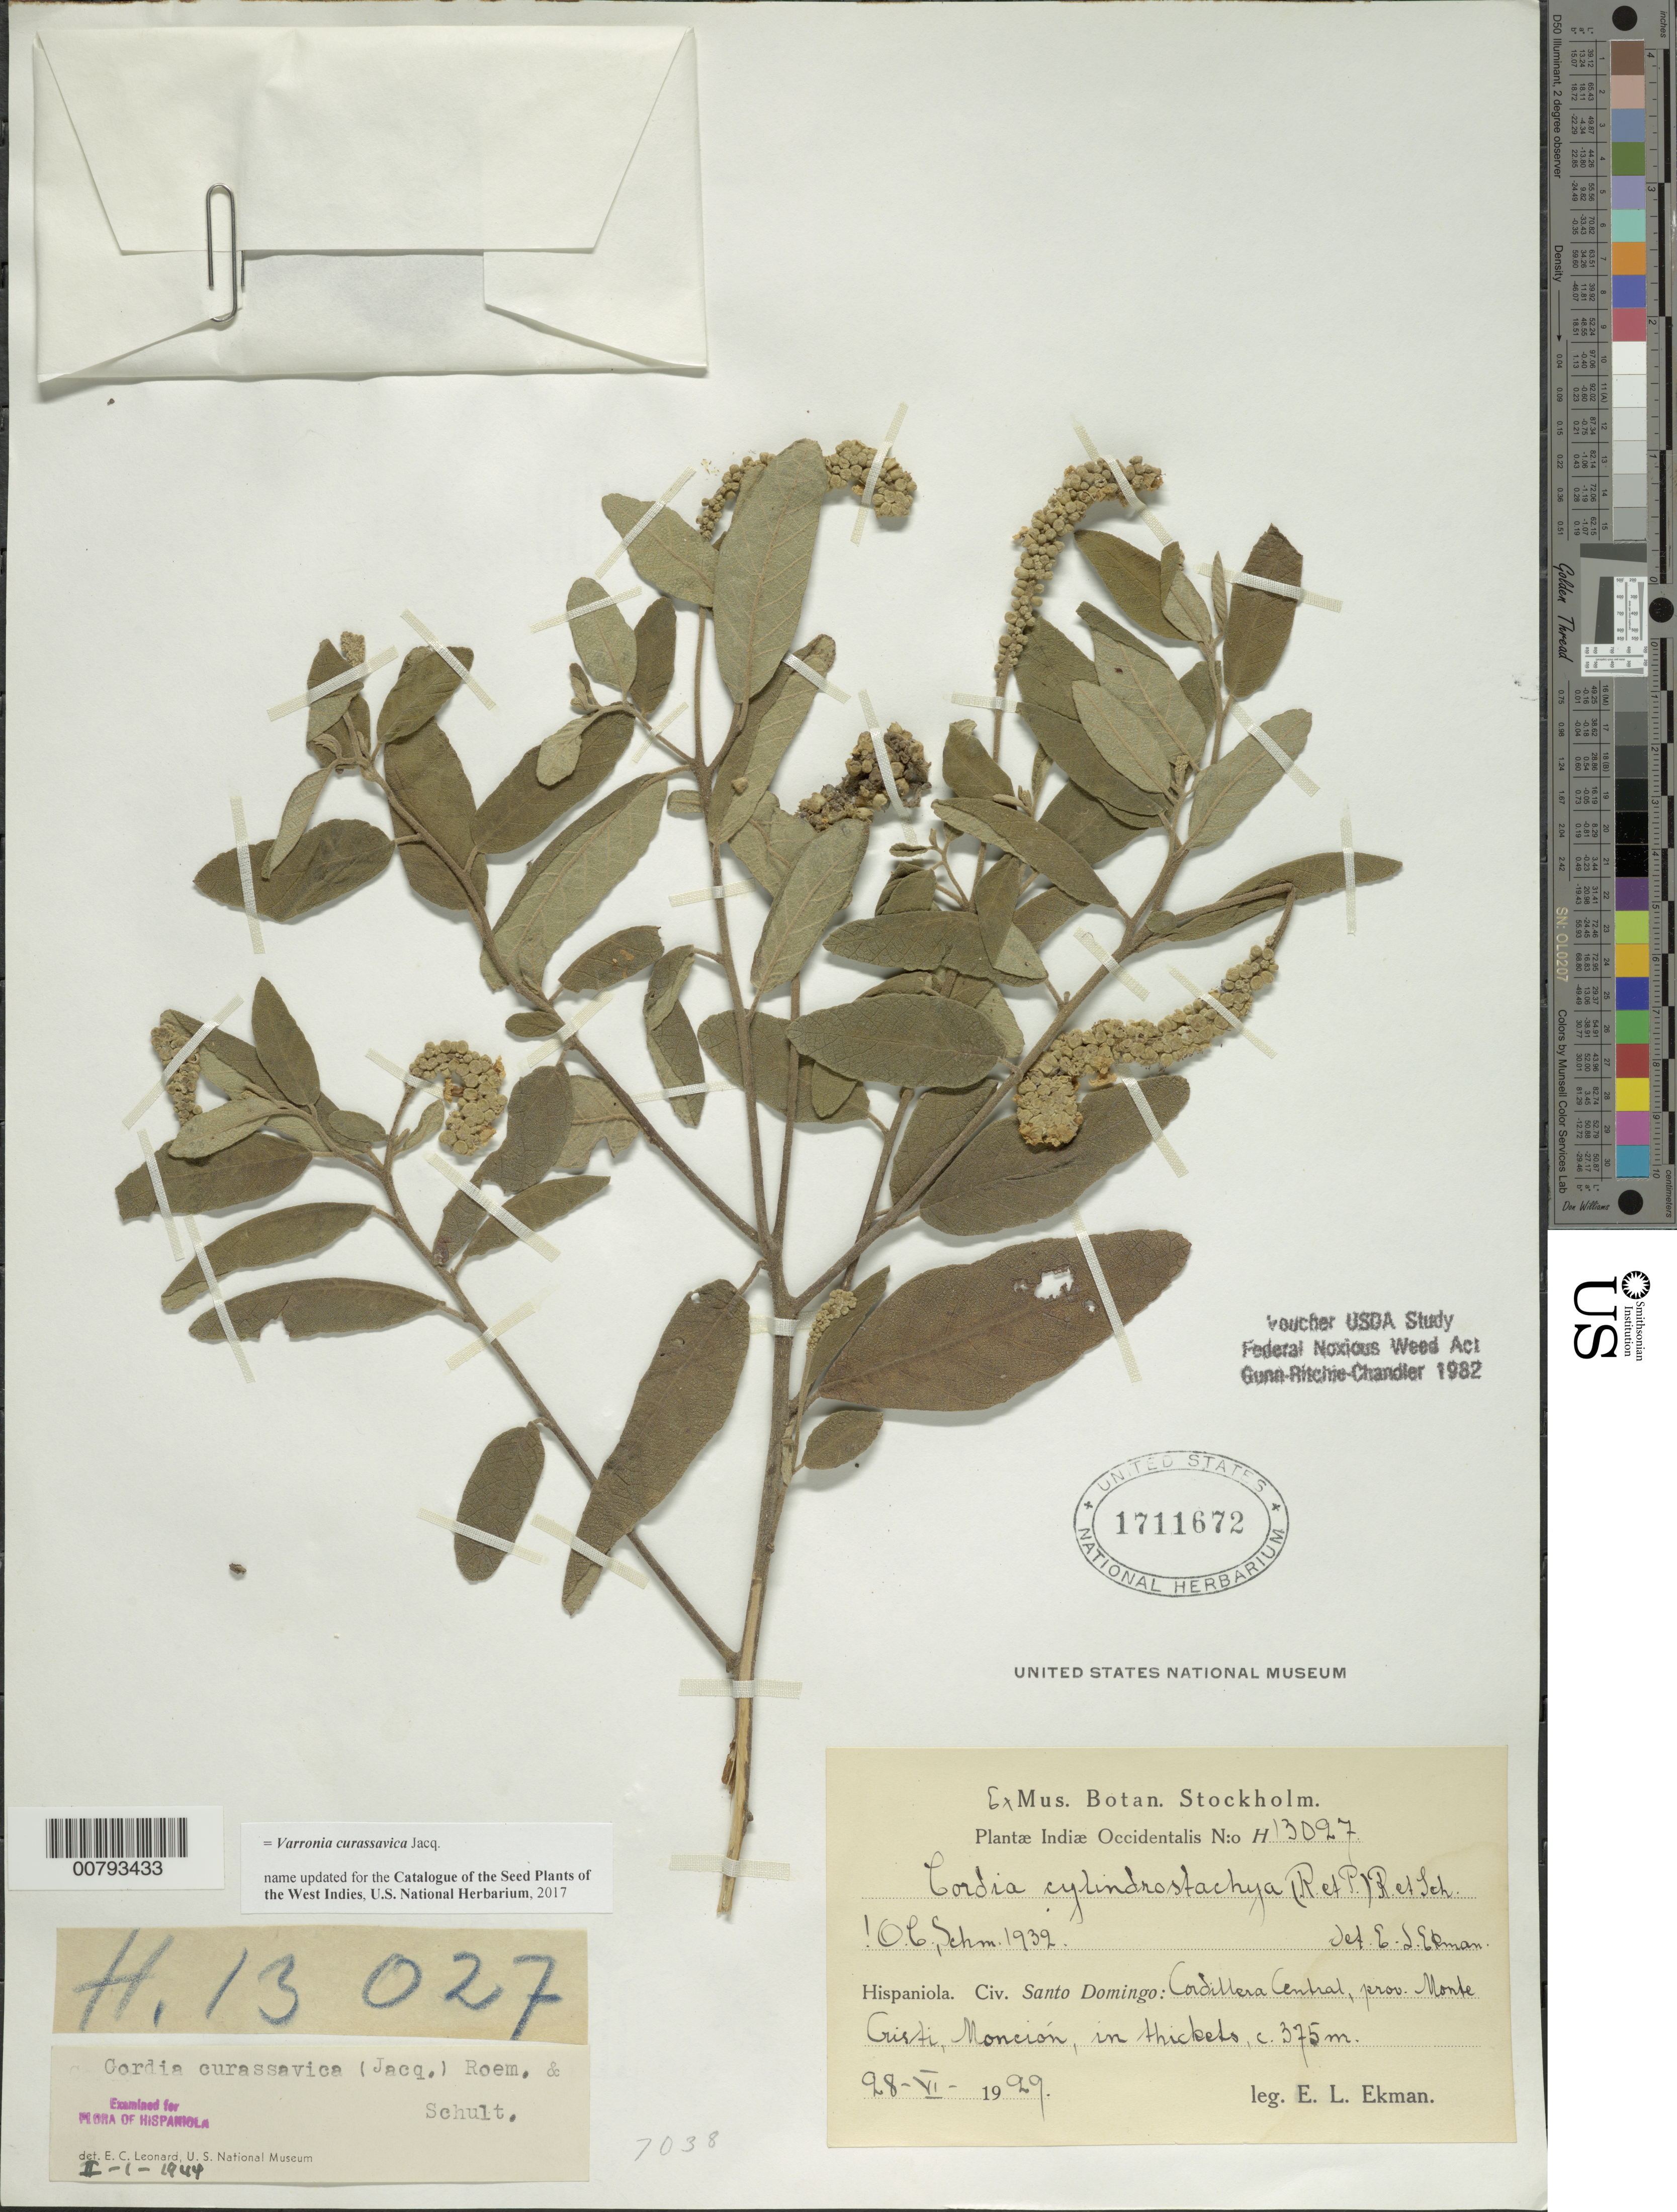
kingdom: Plantae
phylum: Tracheophyta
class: Magnoliopsida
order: Boraginales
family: Cordiaceae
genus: Varronia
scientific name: Varronia curassavica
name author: Jacq.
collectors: E. L. Ekman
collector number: H 13027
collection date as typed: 28 Jun 1929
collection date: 1929-06-28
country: Dominican Republic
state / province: Monte Cristi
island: Hispaniola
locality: Cordillera Central, Monción.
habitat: In thickets.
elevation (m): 375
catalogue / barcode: US 1711672